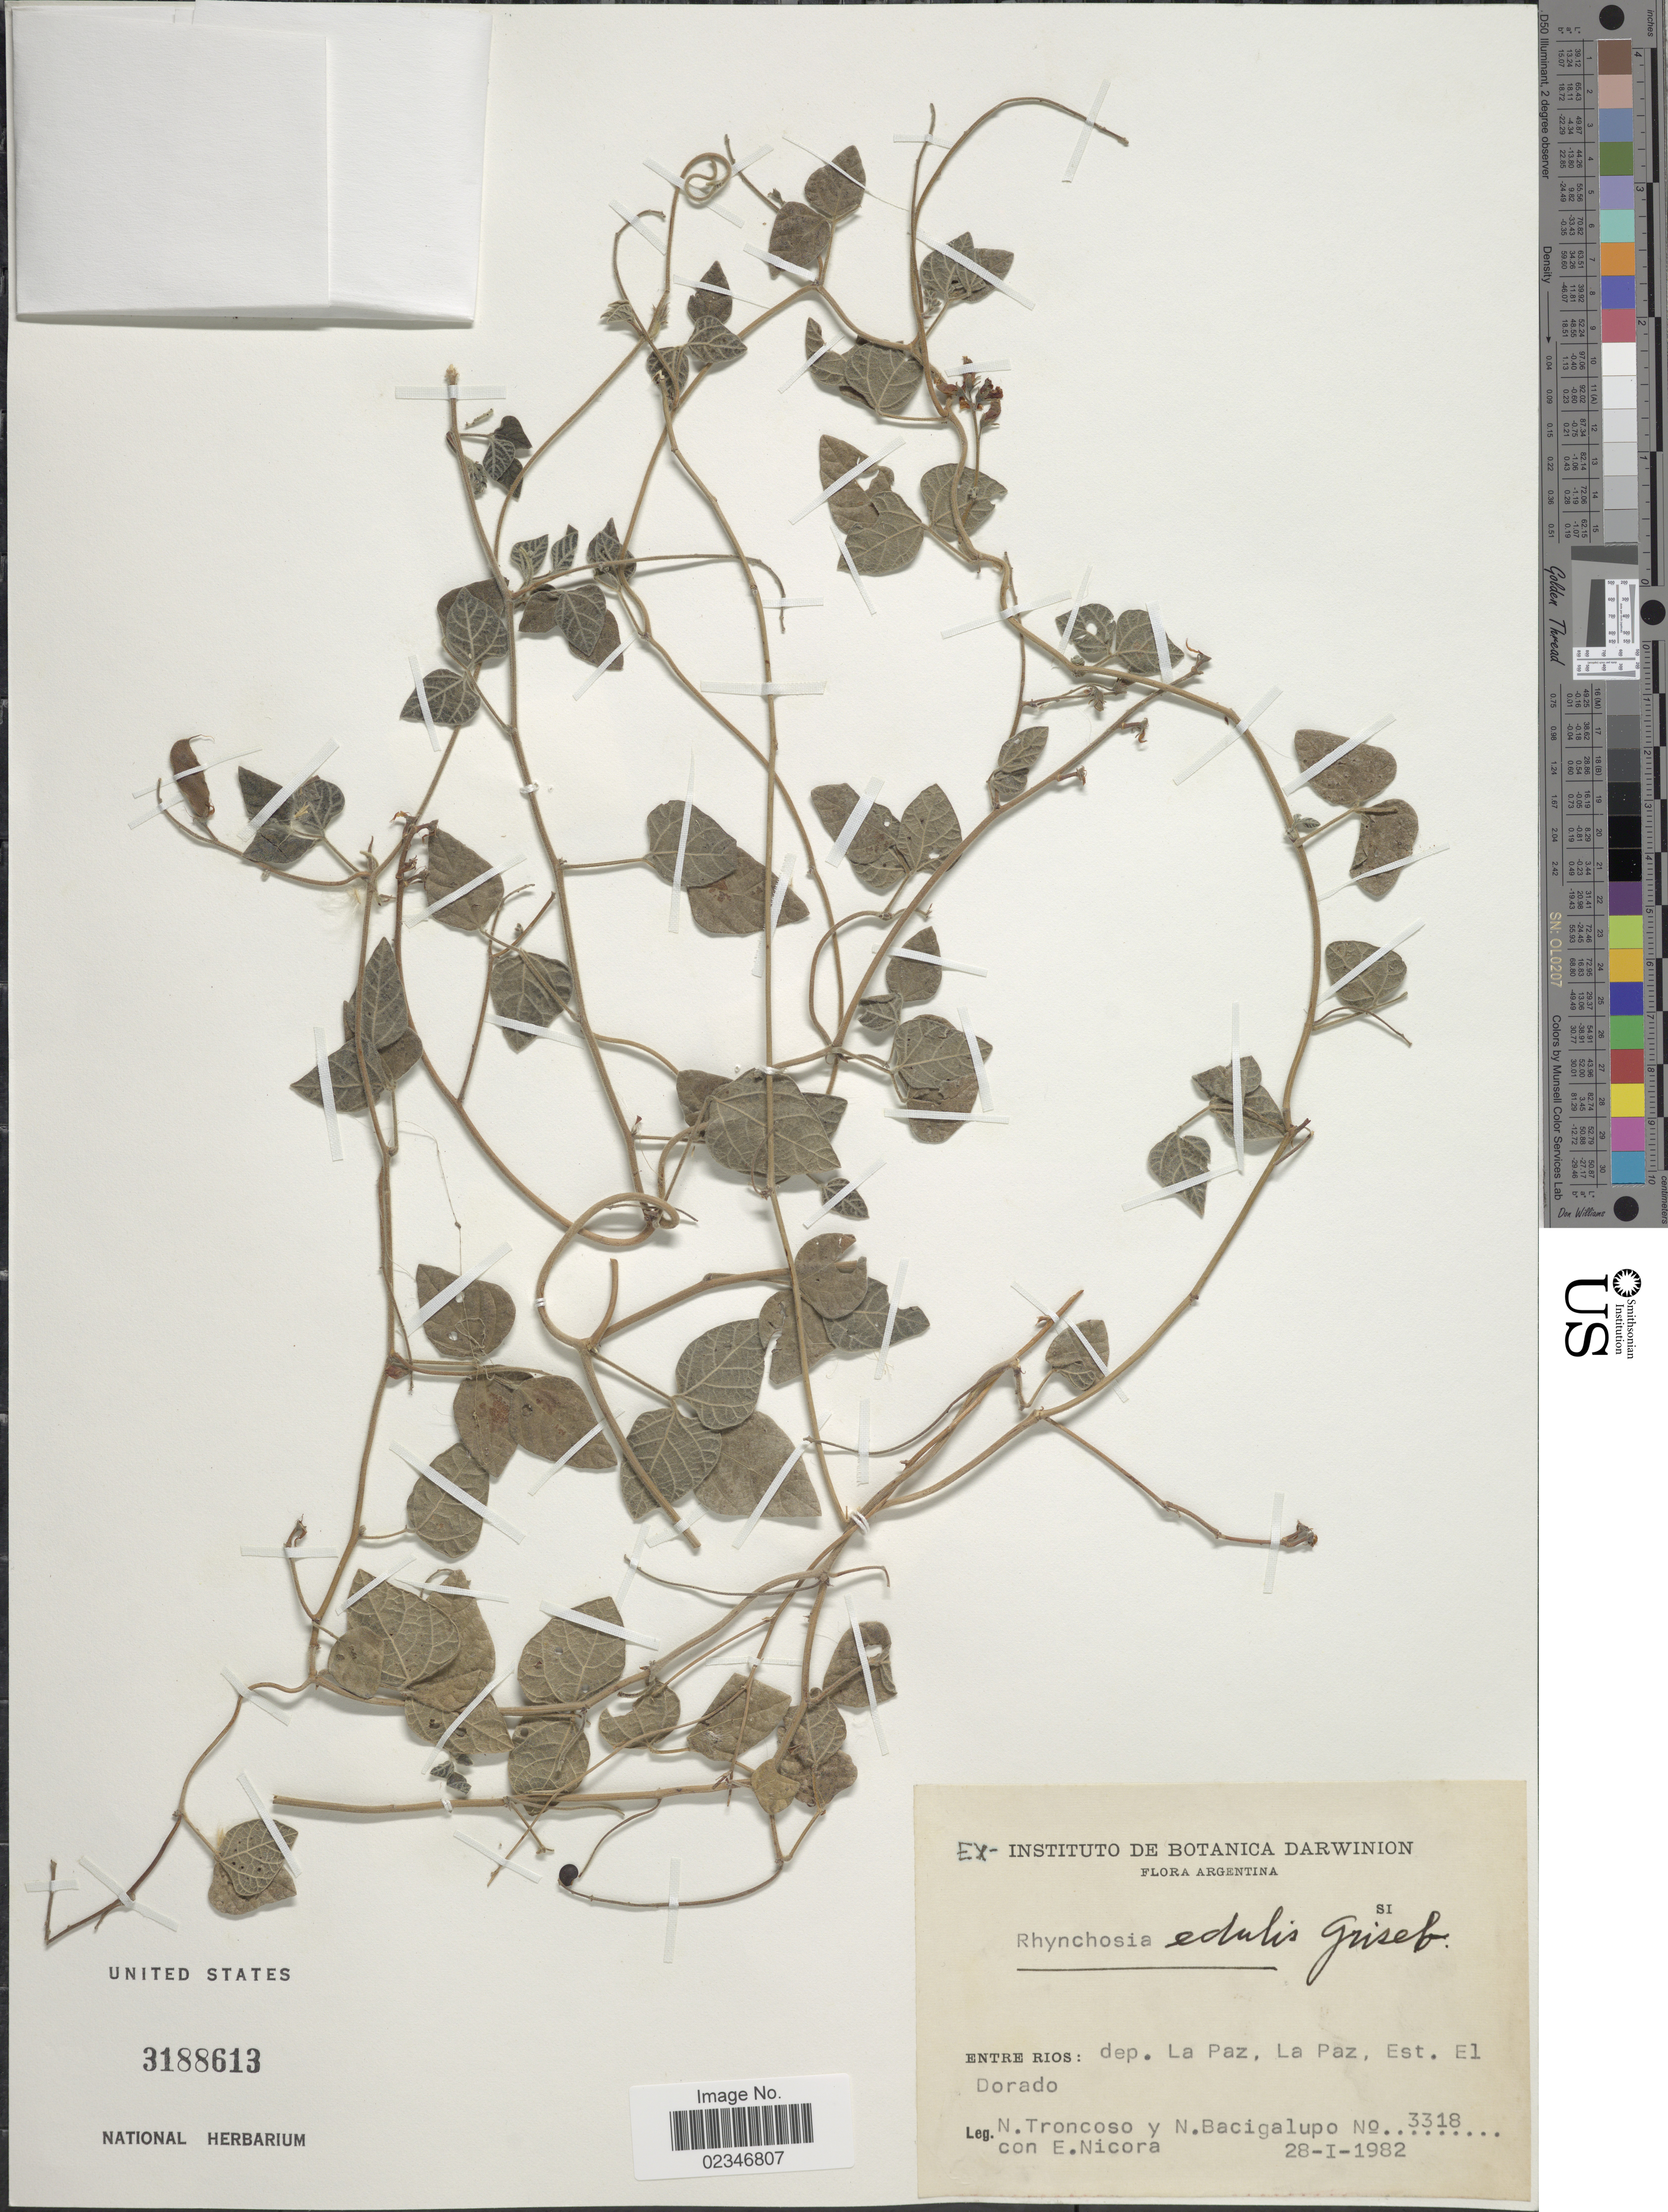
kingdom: Plantae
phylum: Tracheophyta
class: Magnoliopsida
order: Fabales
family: Fabaceae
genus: Rhynchosia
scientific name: Rhynchosia edulis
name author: Griseb.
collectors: N. Troncoso, N. M. Bacigalupo & E. Nicora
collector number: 3318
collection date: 1982-01-28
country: Argentina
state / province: Entre Rios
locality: Entre Rios: dep. La Paz, La Paz, Est. El Dorado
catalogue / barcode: US 3188613